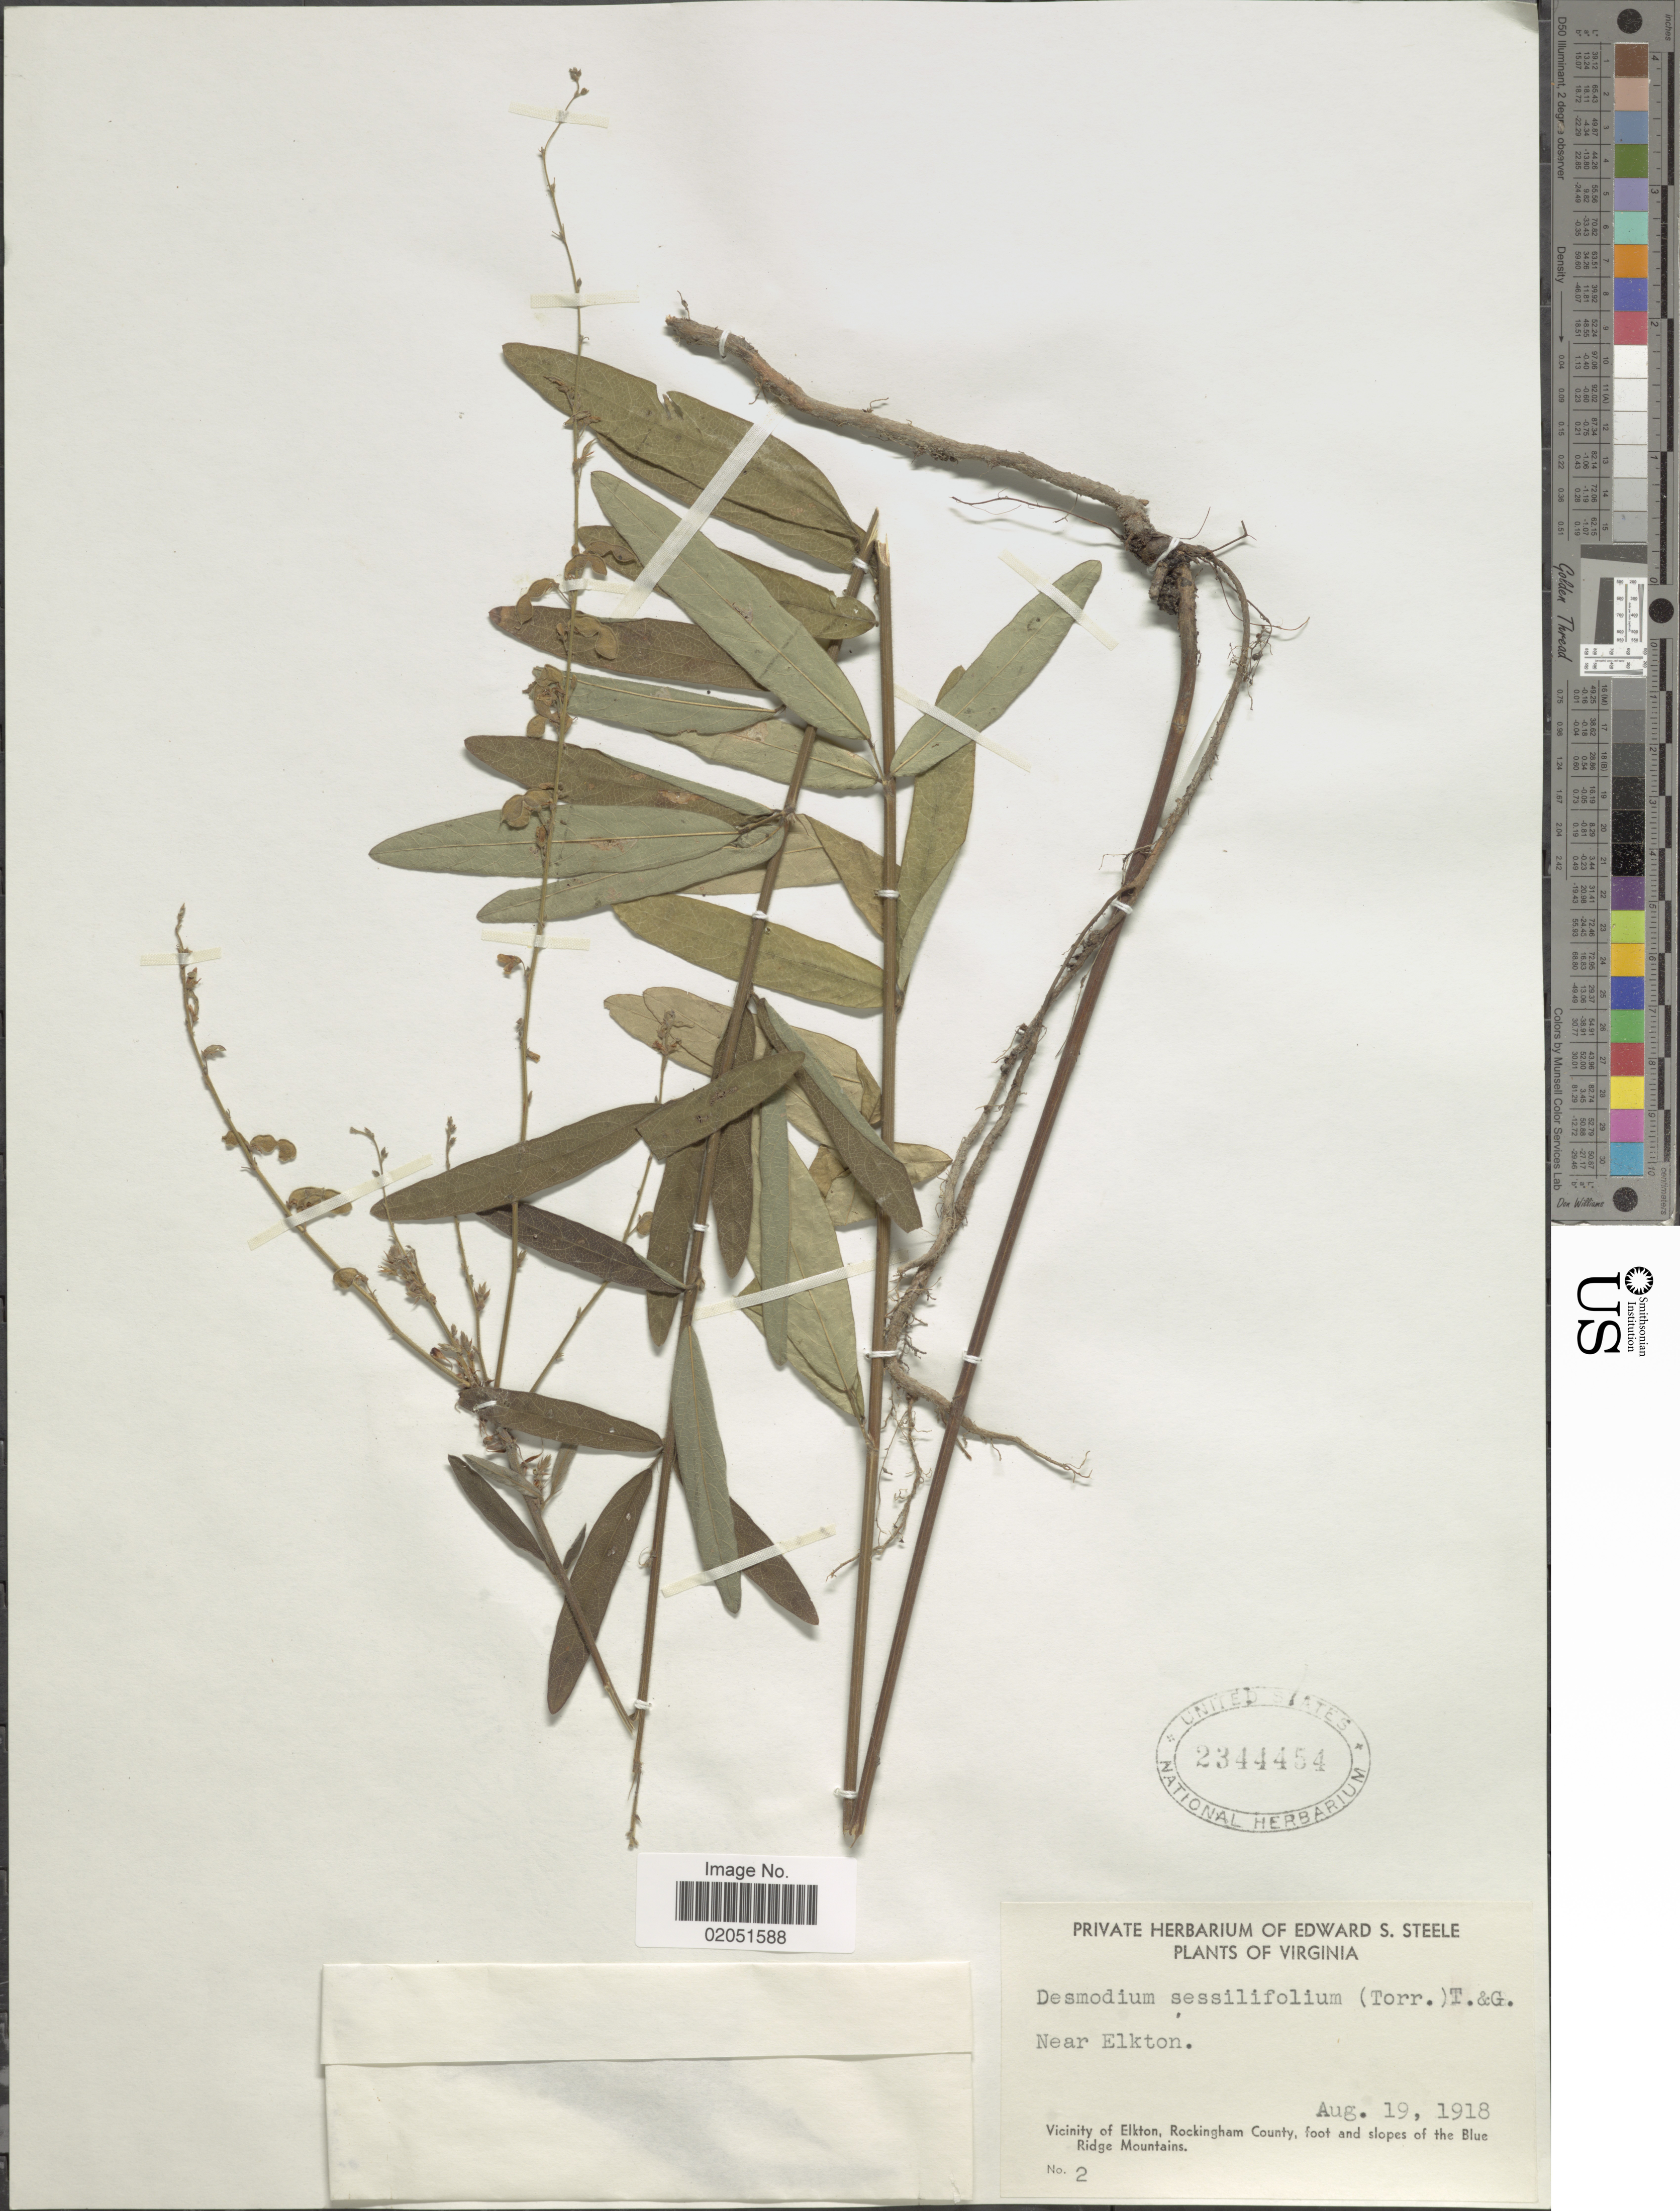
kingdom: Plantae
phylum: Tracheophyta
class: Magnoliopsida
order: Fabales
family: Fabaceae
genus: Desmodium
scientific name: Desmodium sessilifolium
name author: Torr. & A. Gray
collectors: E. Steele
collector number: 2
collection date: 1918-08-19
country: United States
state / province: Virginia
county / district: Rockingham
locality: Near Elkton, Vicinity of Elkton, Rockingham County, foot and slopes of the Blue Ridge Mountains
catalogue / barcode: US 2344454